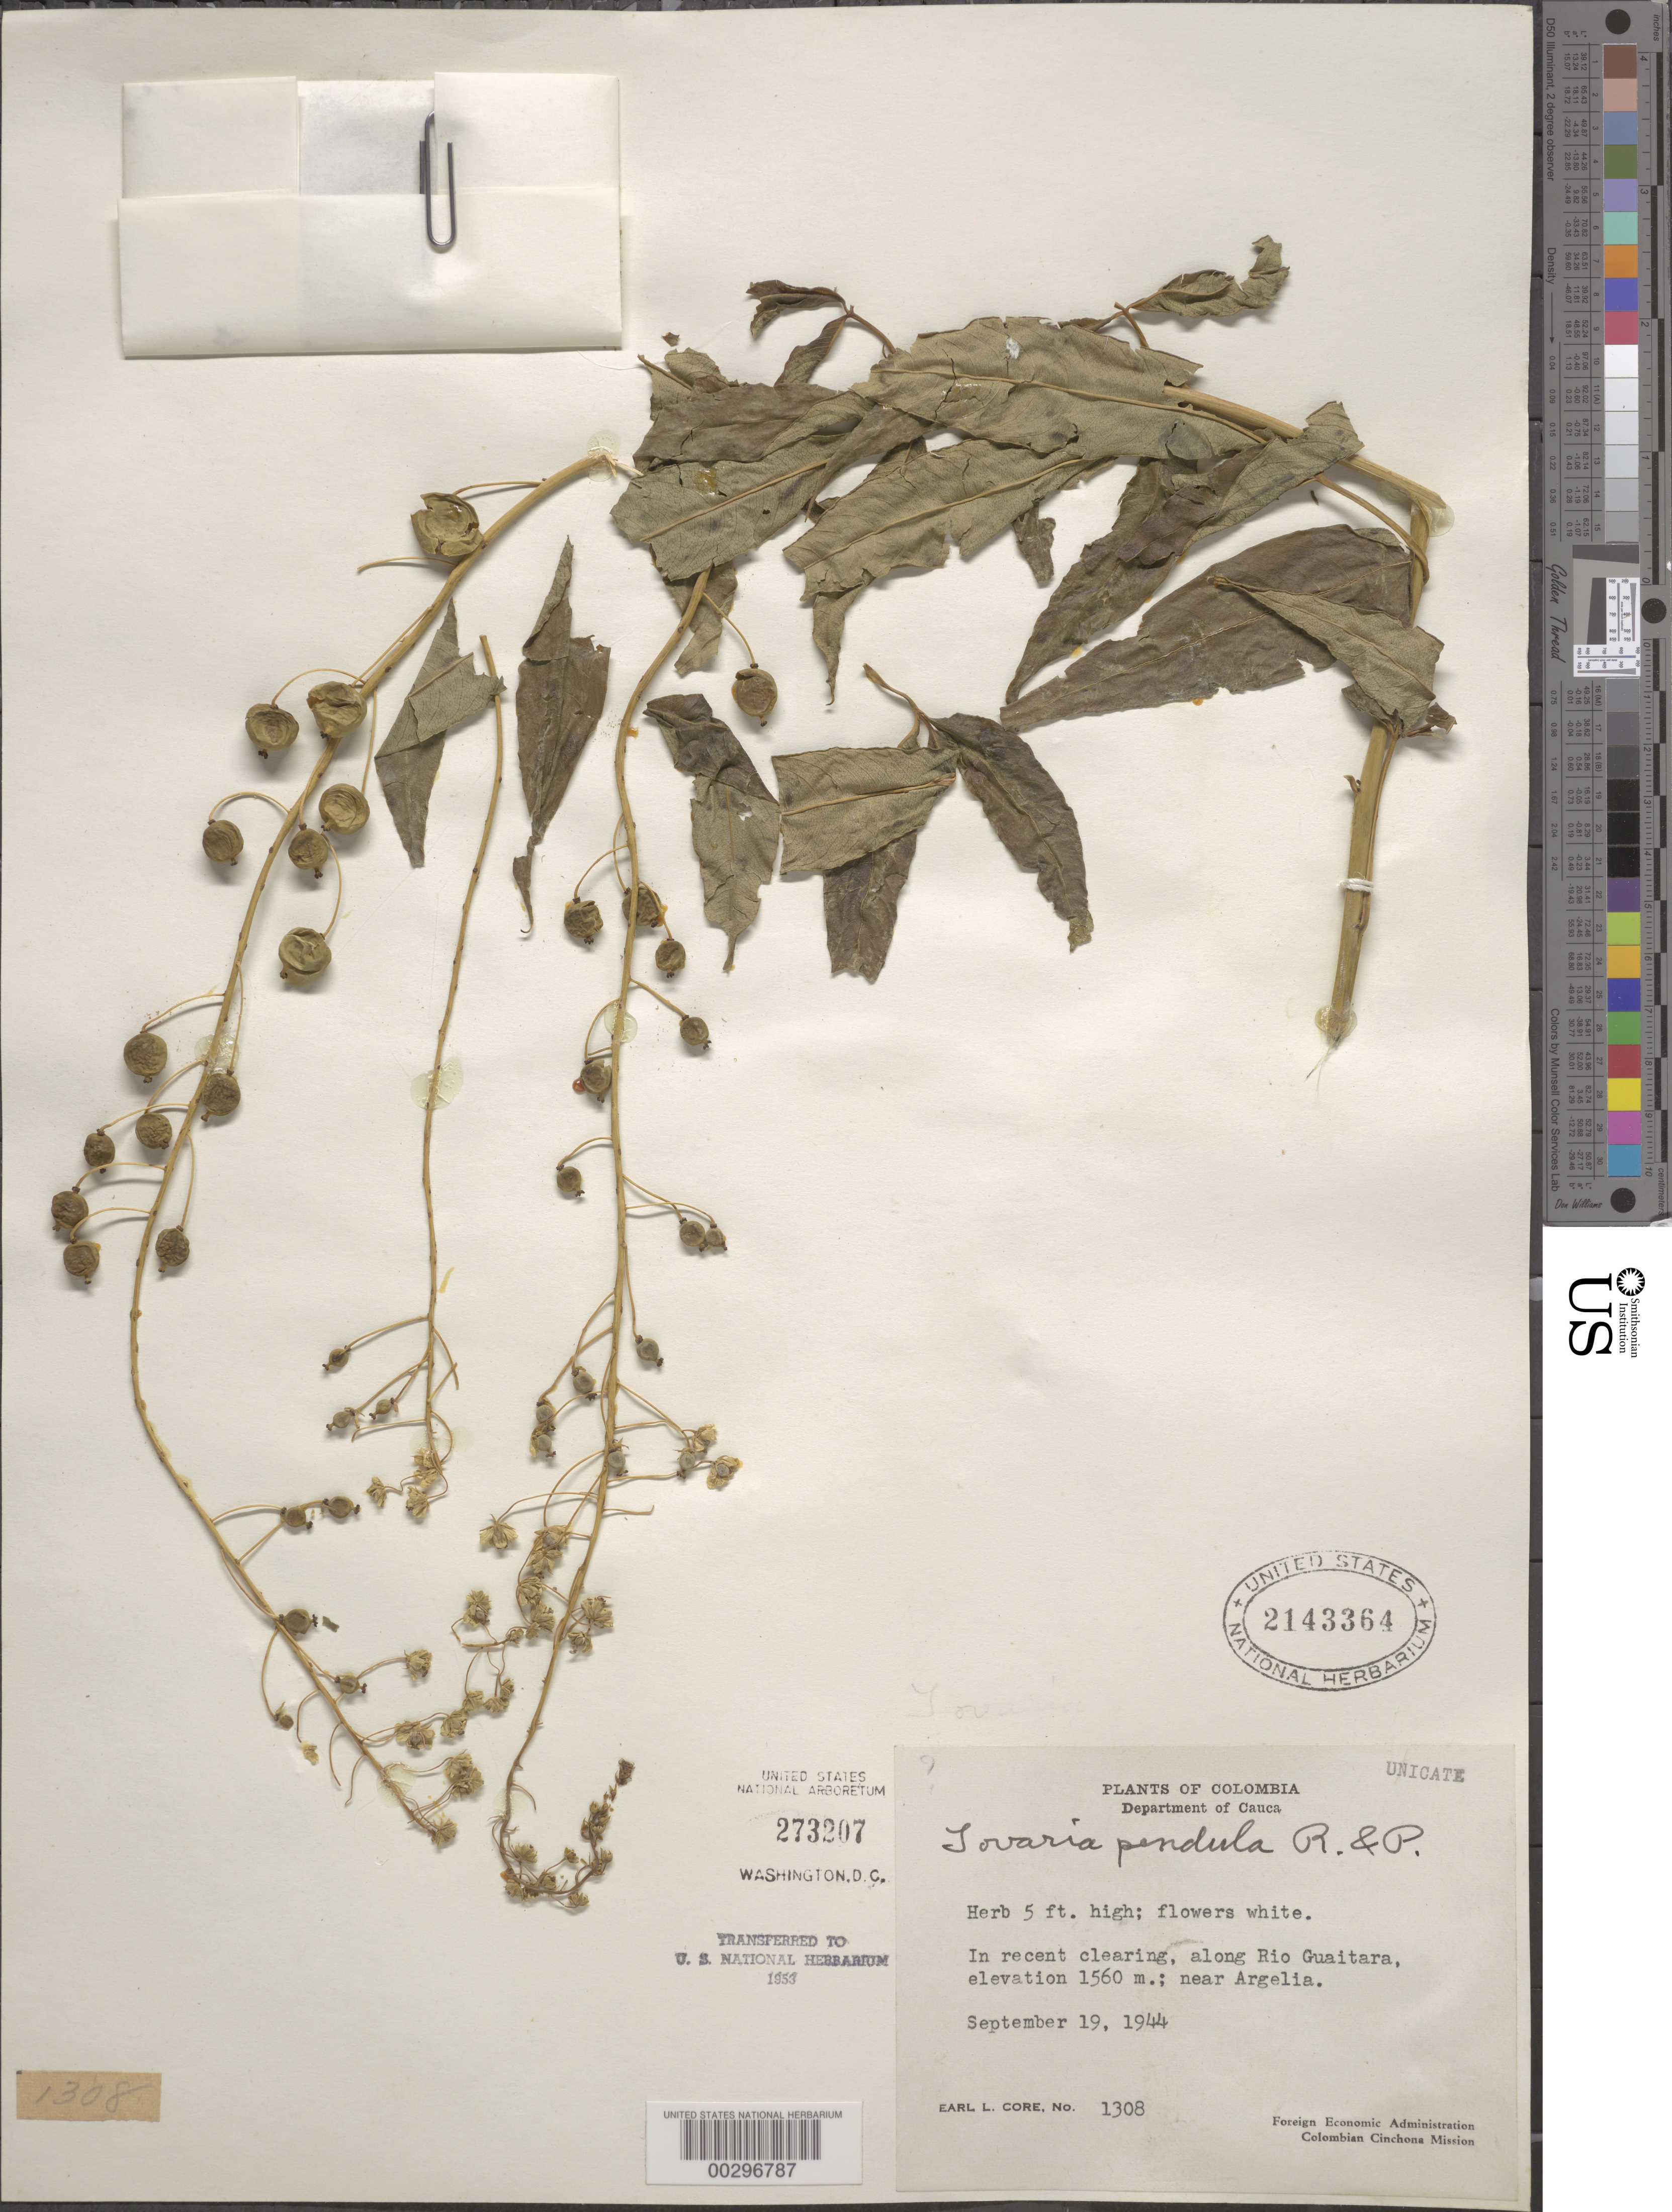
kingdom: Plantae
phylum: Tracheophyta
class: Magnoliopsida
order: Brassicales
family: Tovariaceae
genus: Tovaria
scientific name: Tovaria pendula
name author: Ruiz & Pav.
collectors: E. L. Core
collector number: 1308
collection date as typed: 19 Sep 1944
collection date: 1944-09-19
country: Colombia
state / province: Cauca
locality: Along Rio Guaitera, near Argelia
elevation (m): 1560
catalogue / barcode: US 2143364